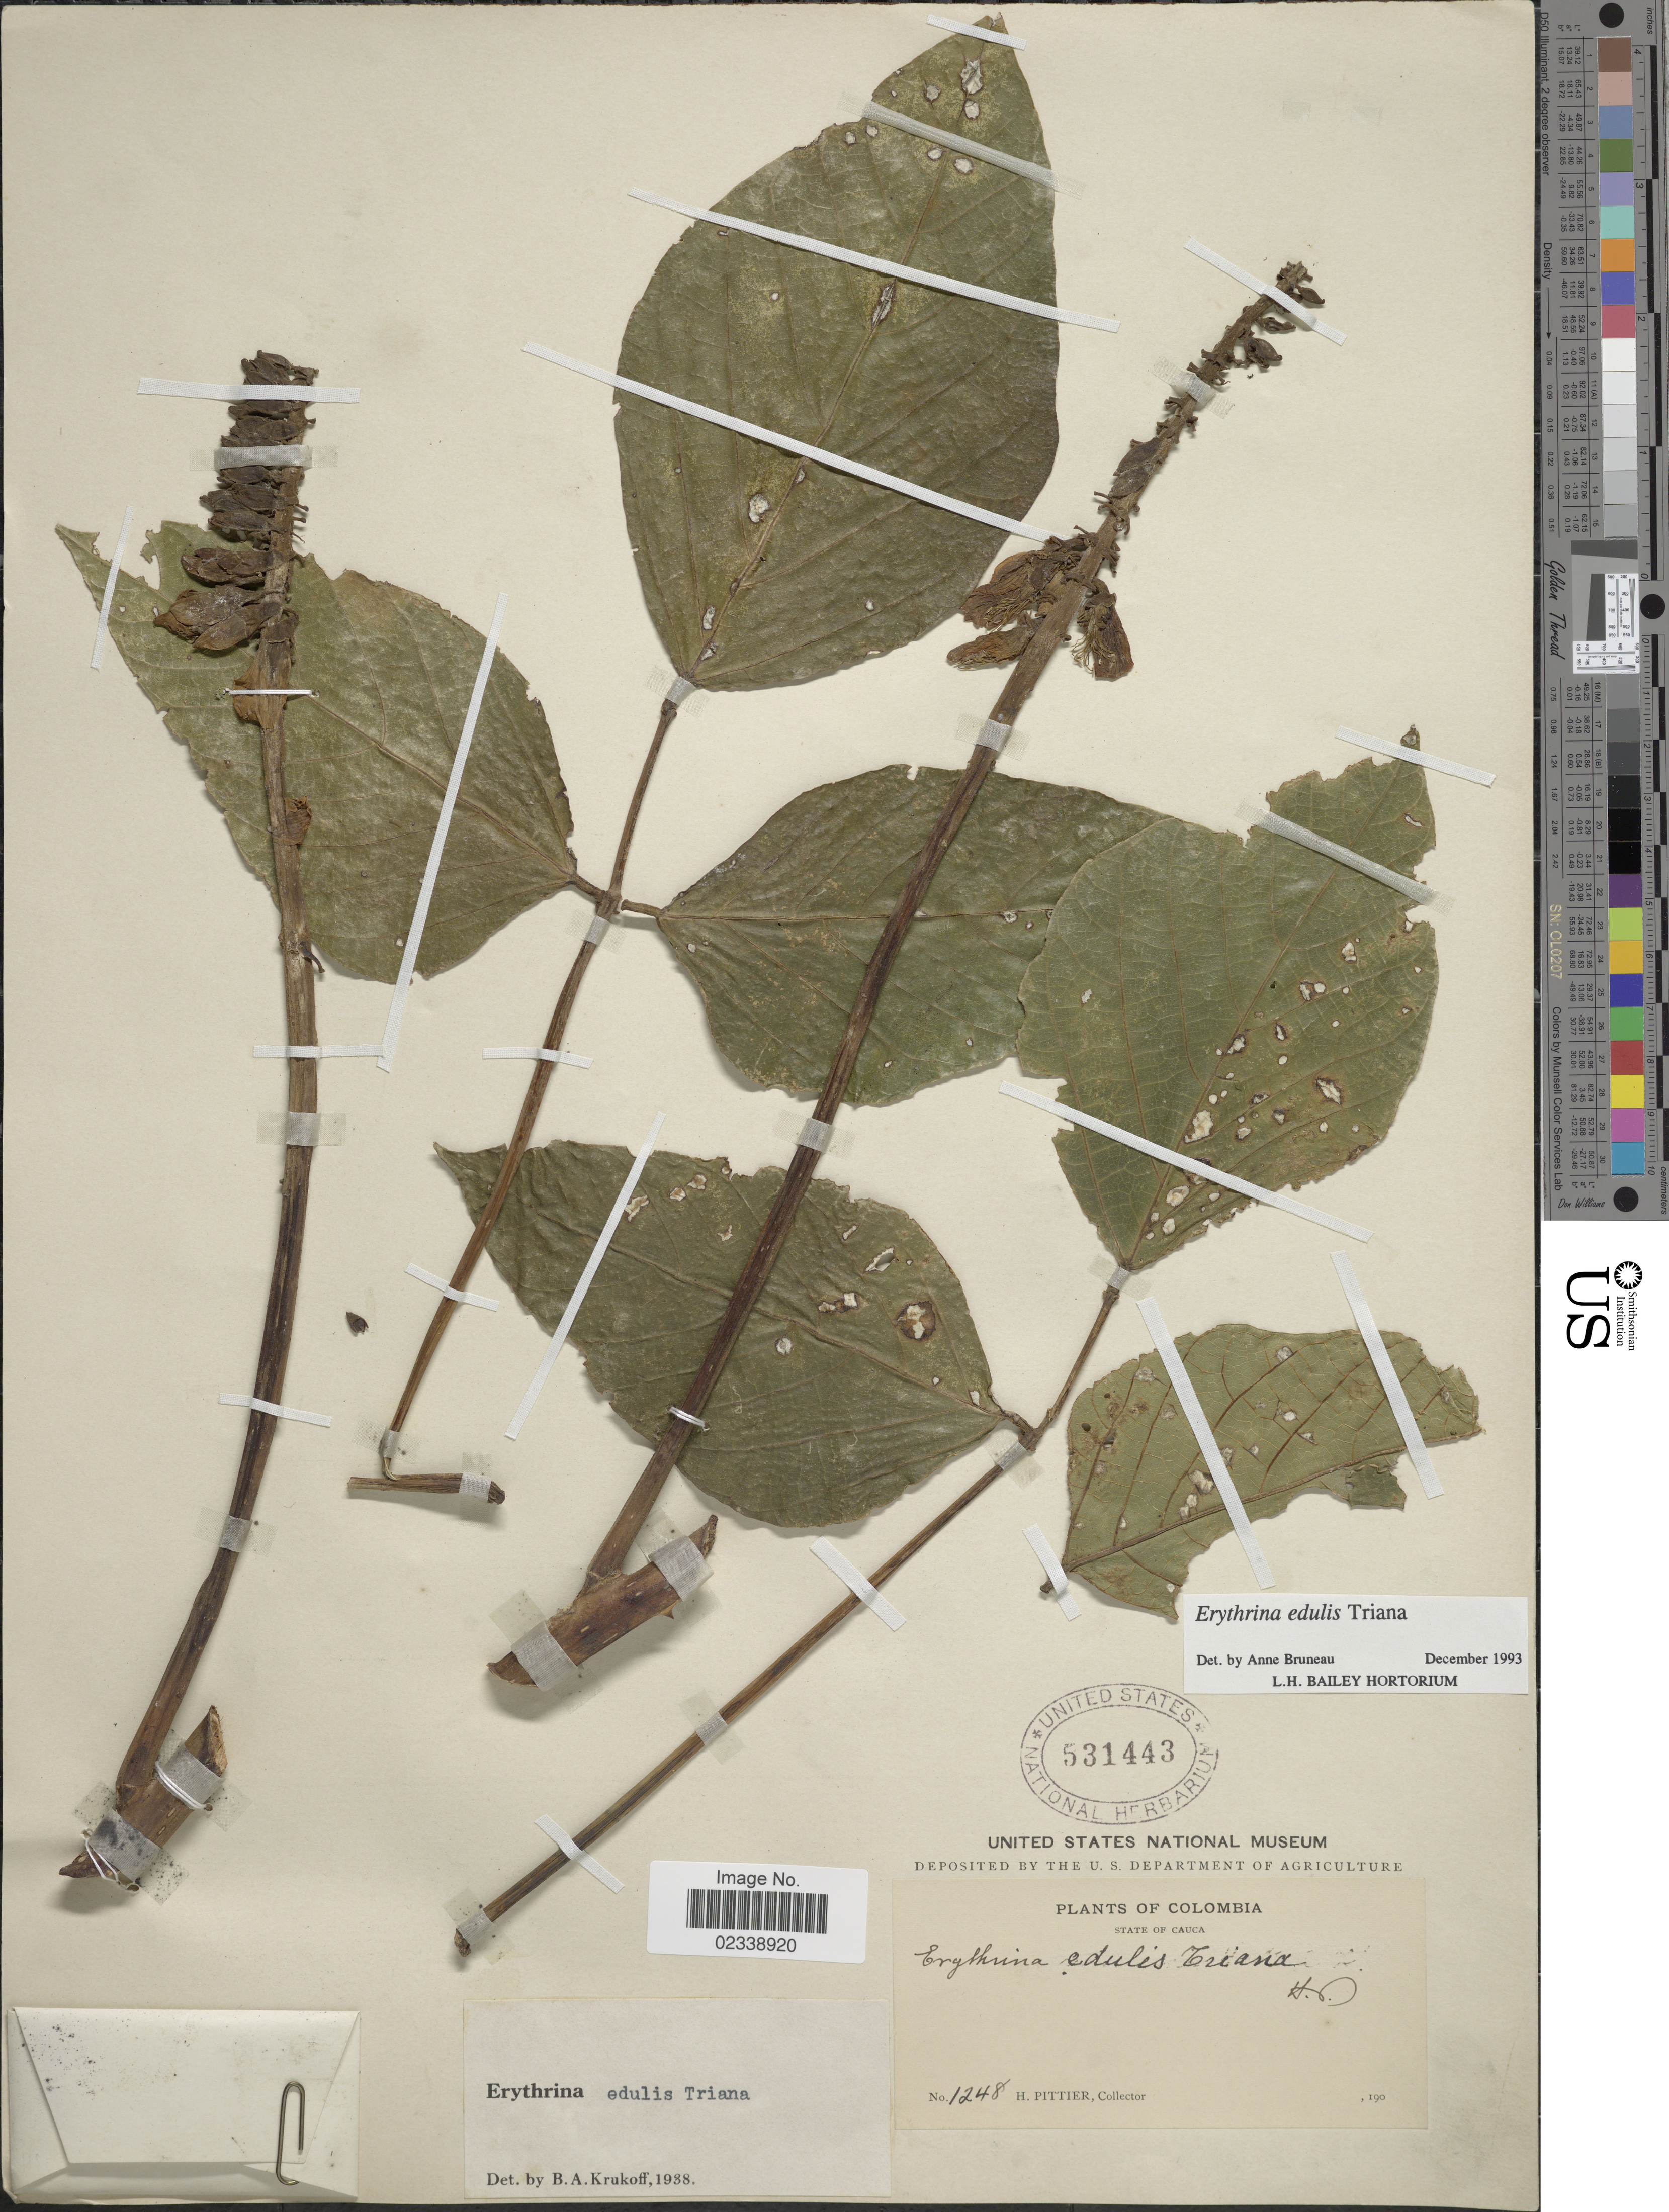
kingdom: Plantae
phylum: Tracheophyta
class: Magnoliopsida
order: Fabales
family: Fabaceae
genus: Erythrina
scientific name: Erythrina edulis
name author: Triana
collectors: H. F. Pittier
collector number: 1248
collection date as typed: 190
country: Colombia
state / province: Cauca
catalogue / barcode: US 531443